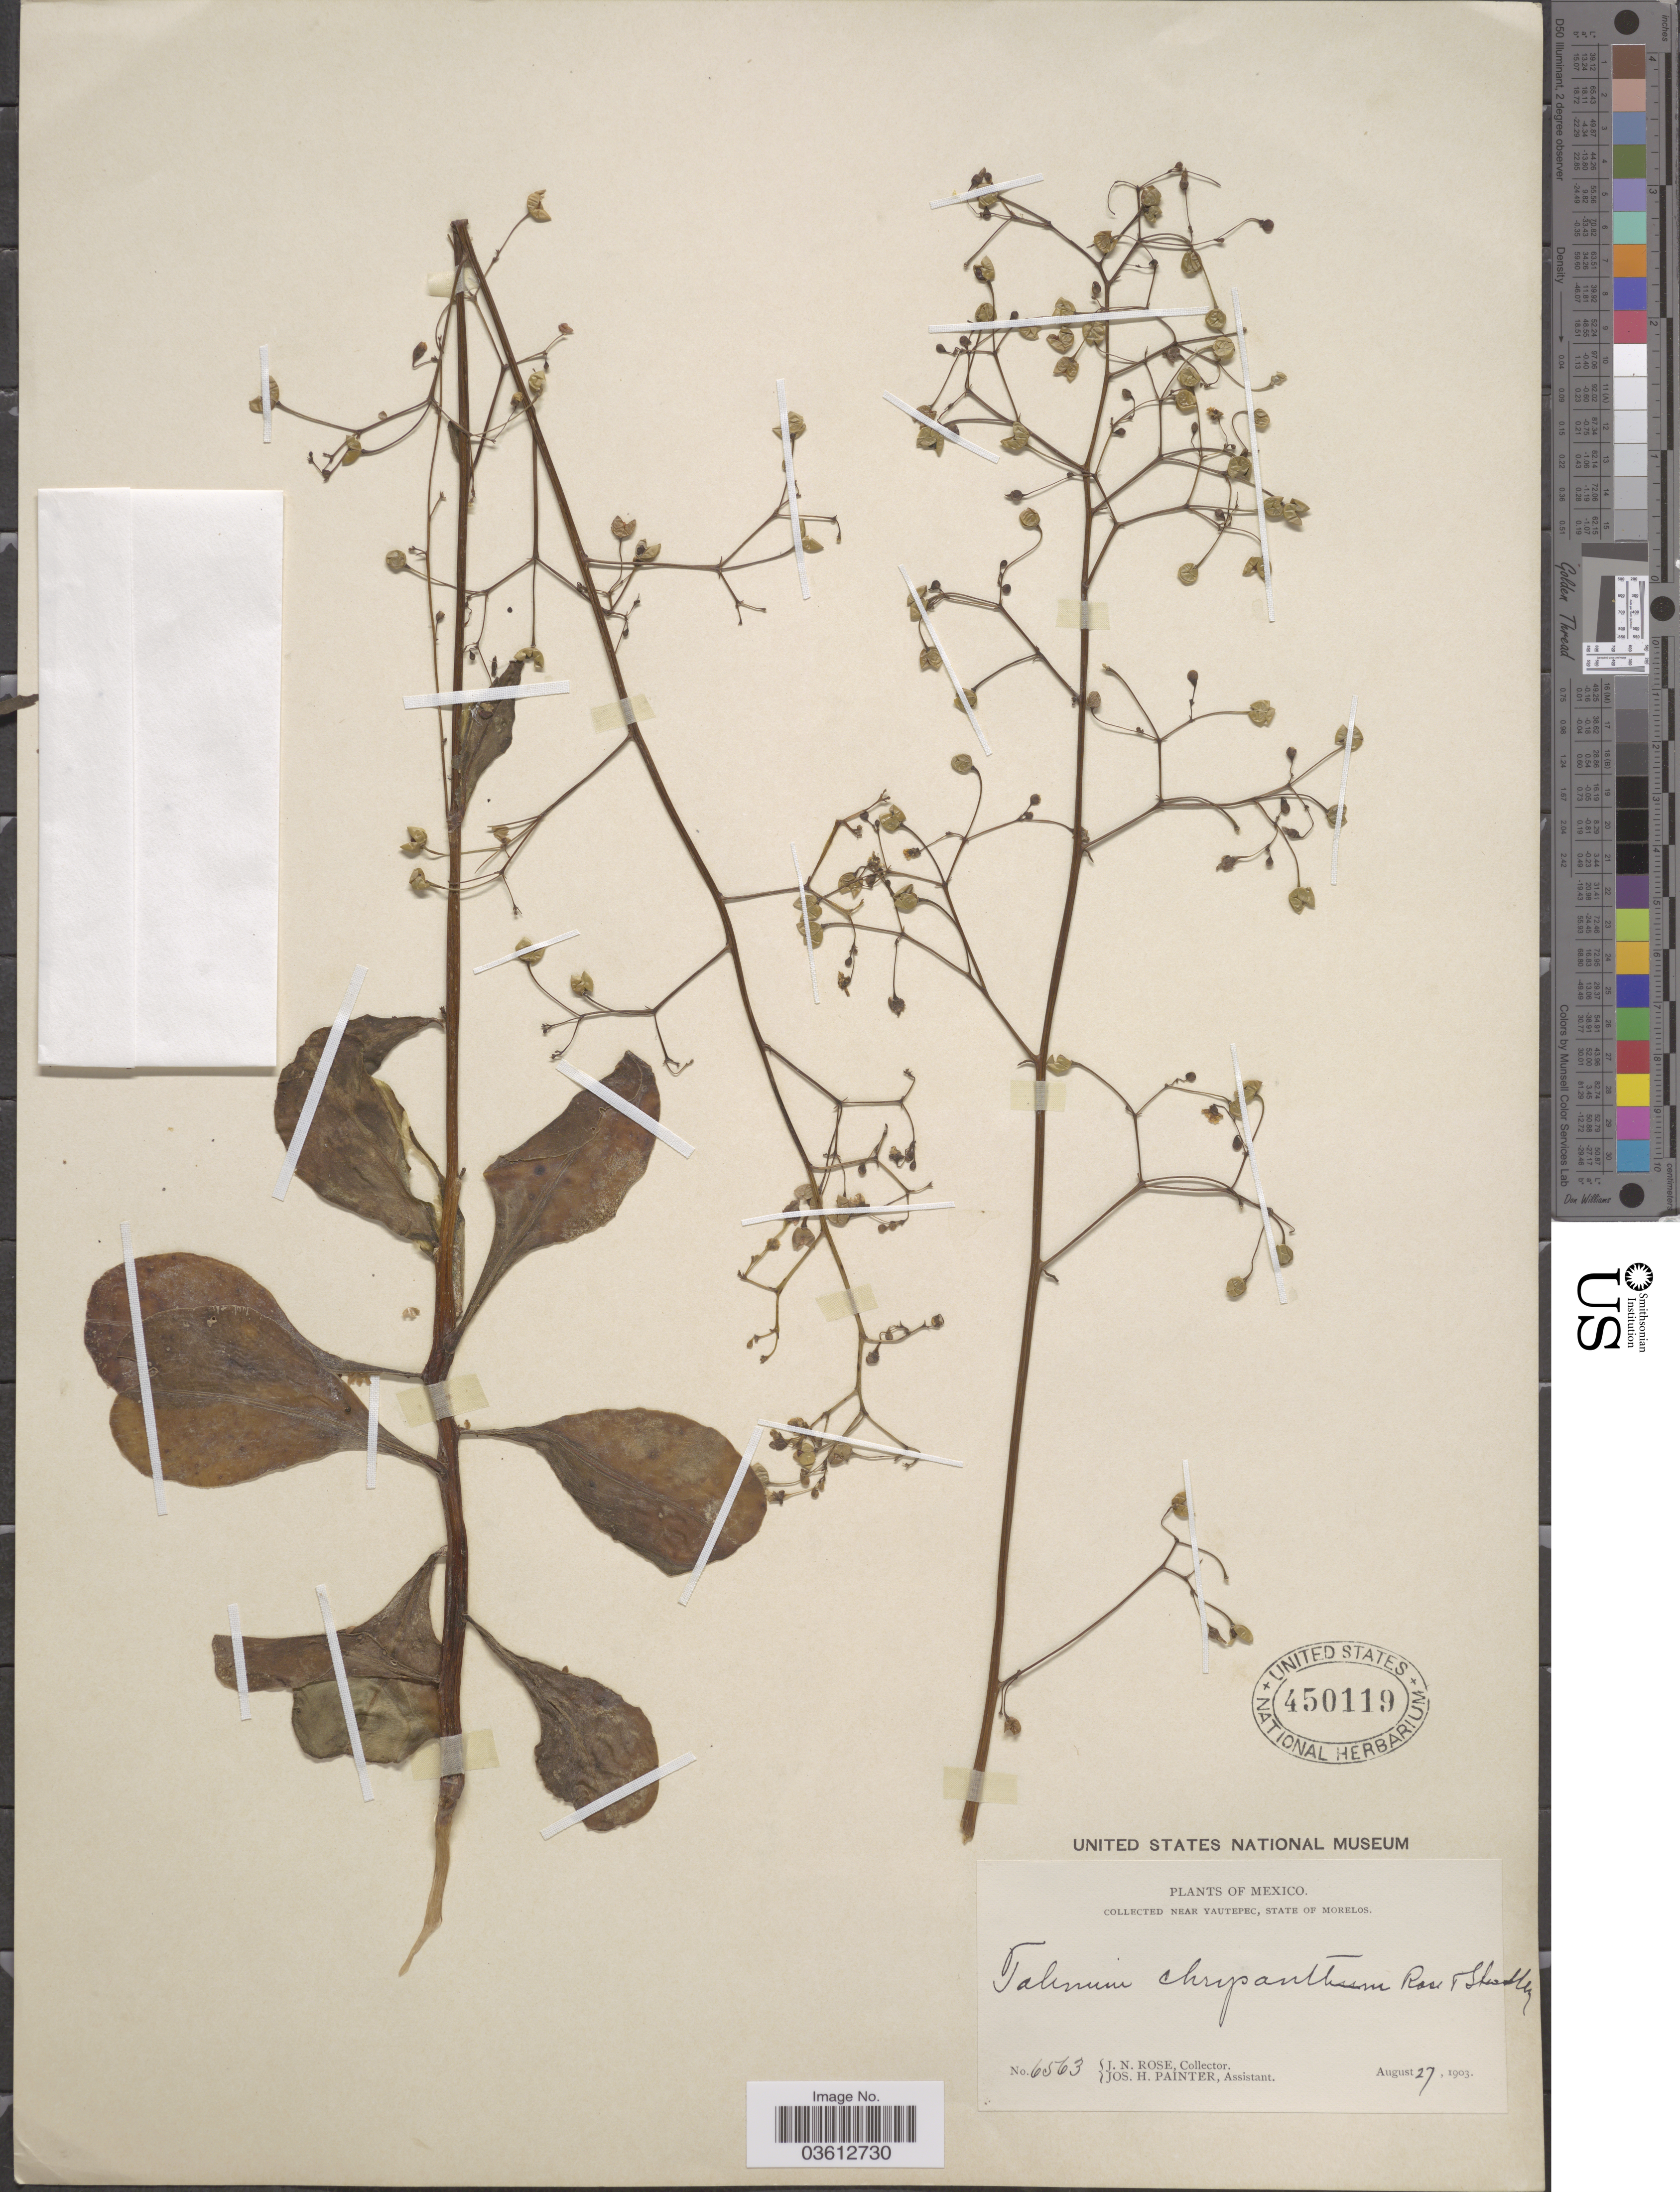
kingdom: Plantae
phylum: Tracheophyta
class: Magnoliopsida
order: Caryophyllales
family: Talinaceae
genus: Talinum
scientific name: Talinum chrysanthum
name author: Rose & Standl.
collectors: J. N. Rose & J. H. Painter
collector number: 6563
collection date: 1903-08-27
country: Mexico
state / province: Morelos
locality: Near Yautepec.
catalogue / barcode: US 450119